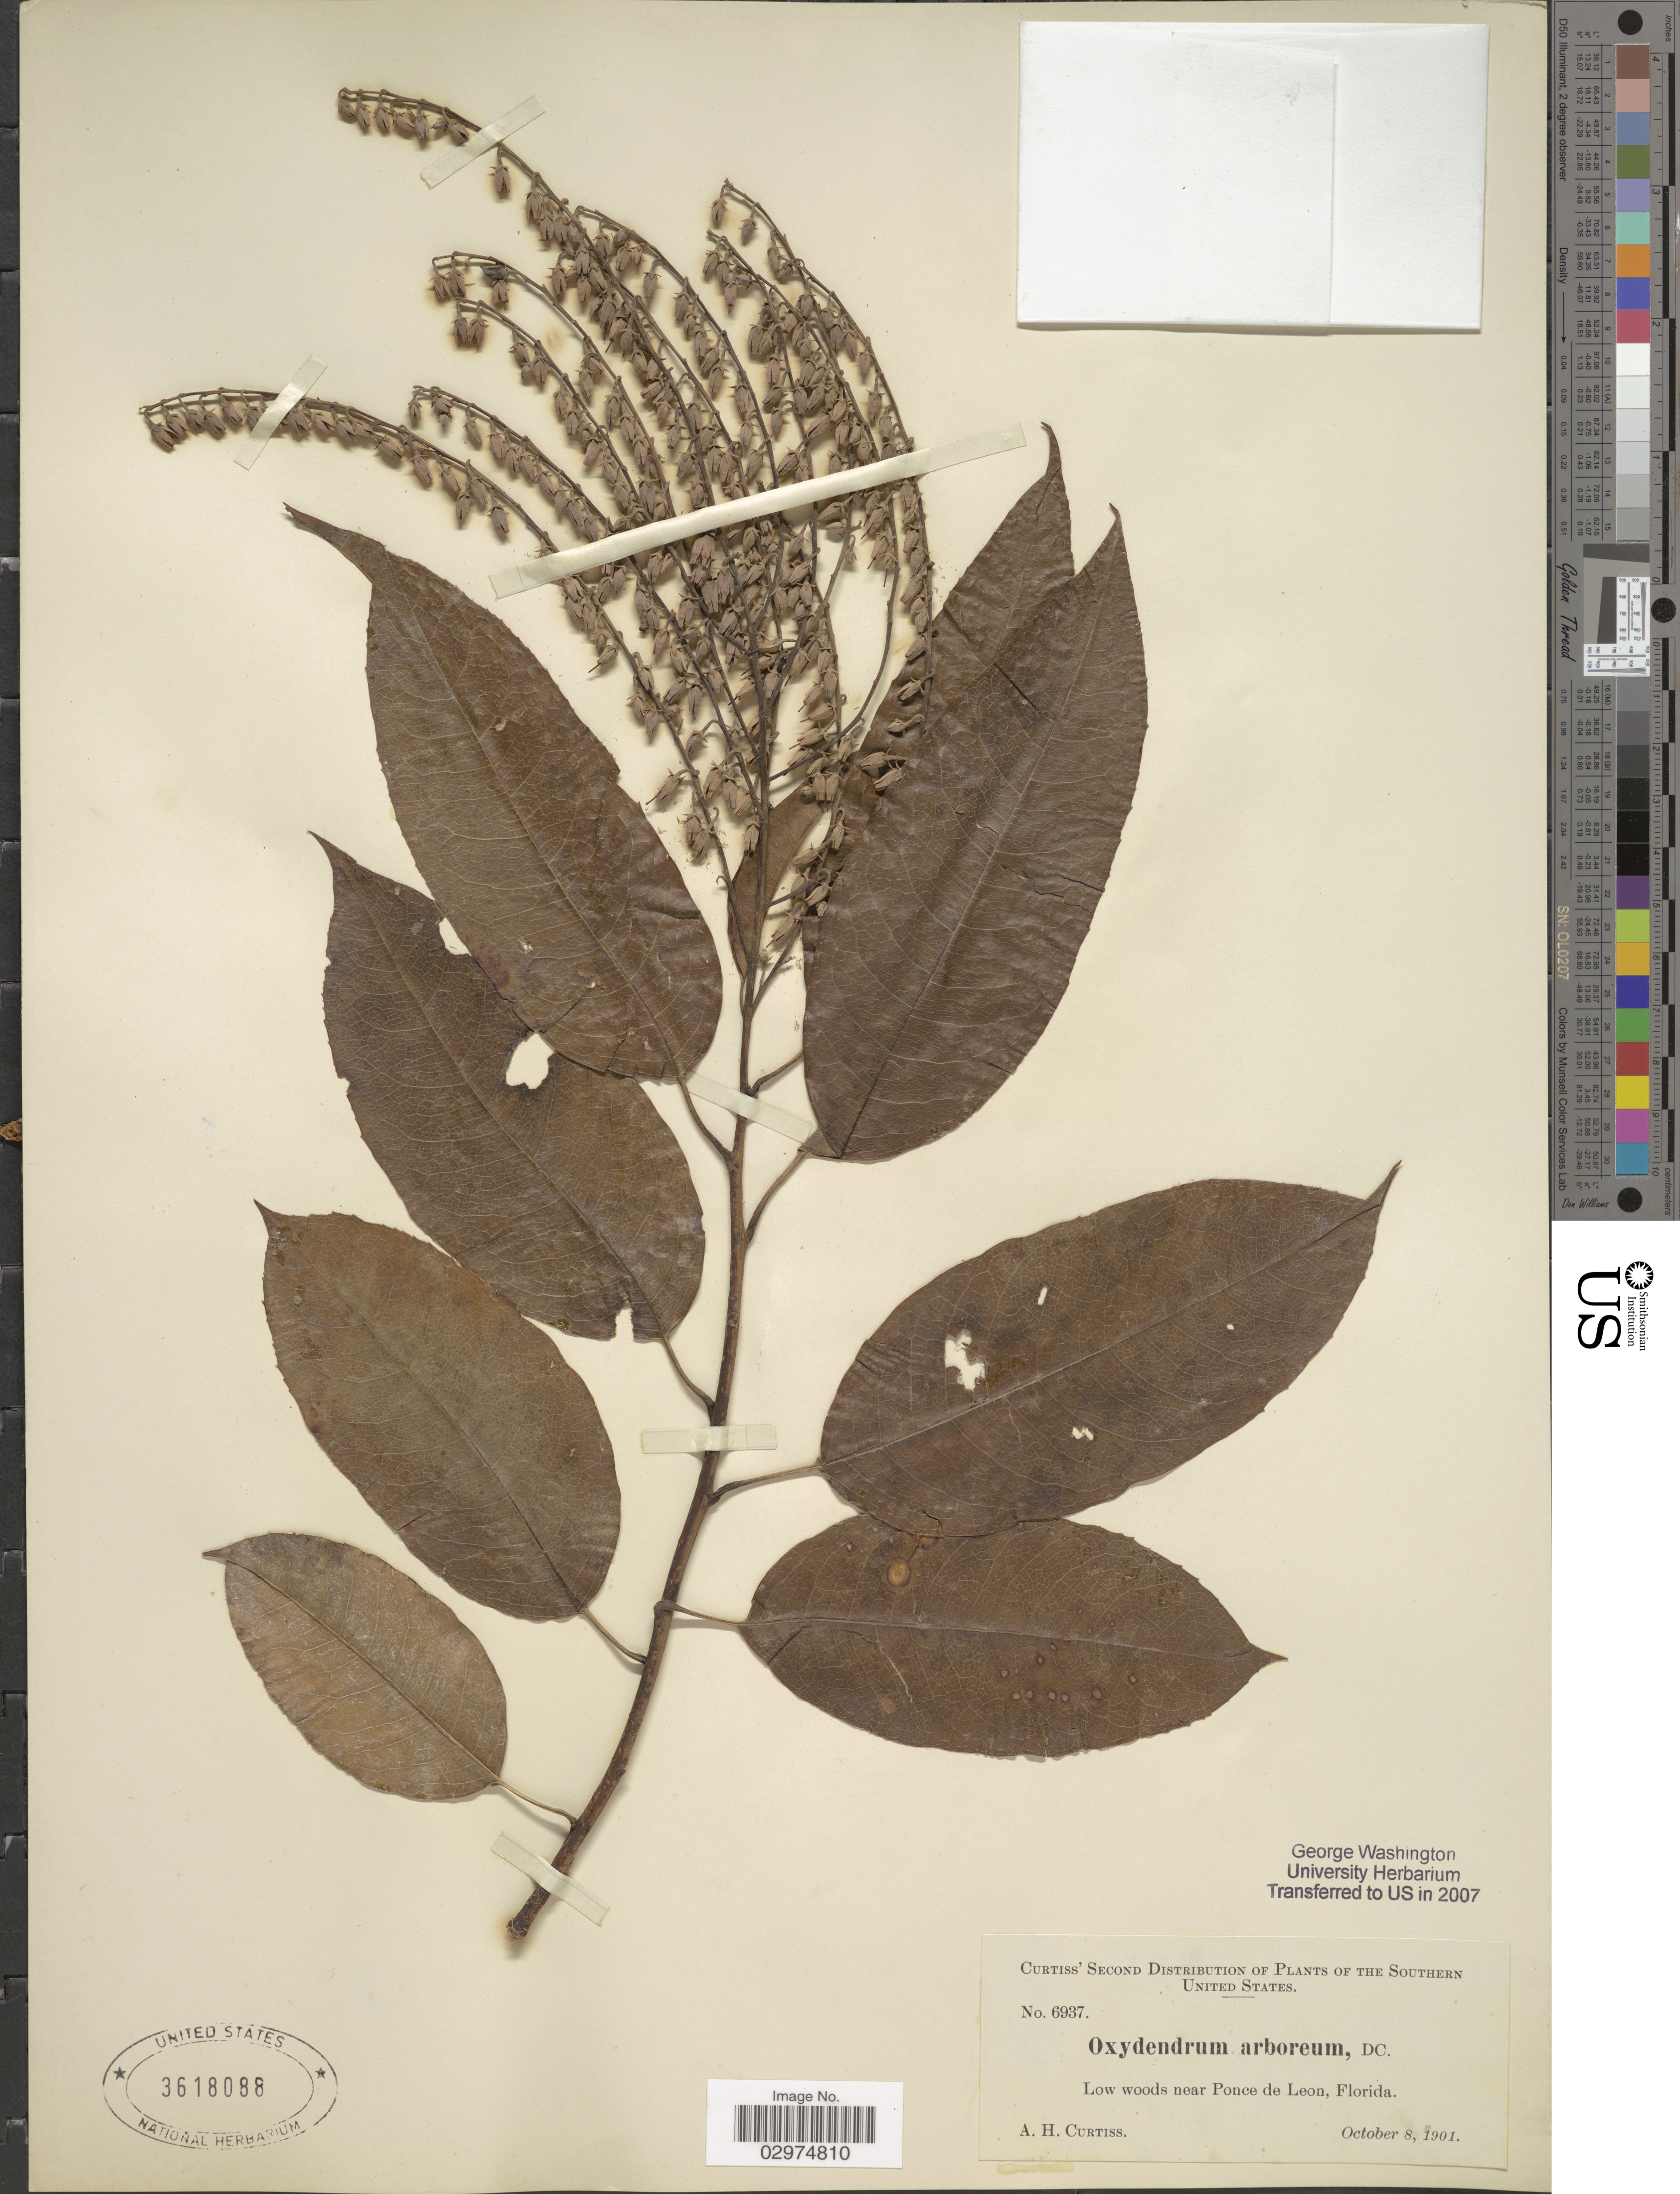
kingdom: Plantae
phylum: Tracheophyta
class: Magnoliopsida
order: Ericales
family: Ericaceae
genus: Oxydendrum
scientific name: Oxydendrum arboreum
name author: (L.) DC.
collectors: A. H. Curtiss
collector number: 6937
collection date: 1901-10-08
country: United States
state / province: Florida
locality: Southern United States, Low woods near Ponce de Leon.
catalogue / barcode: US 3618088